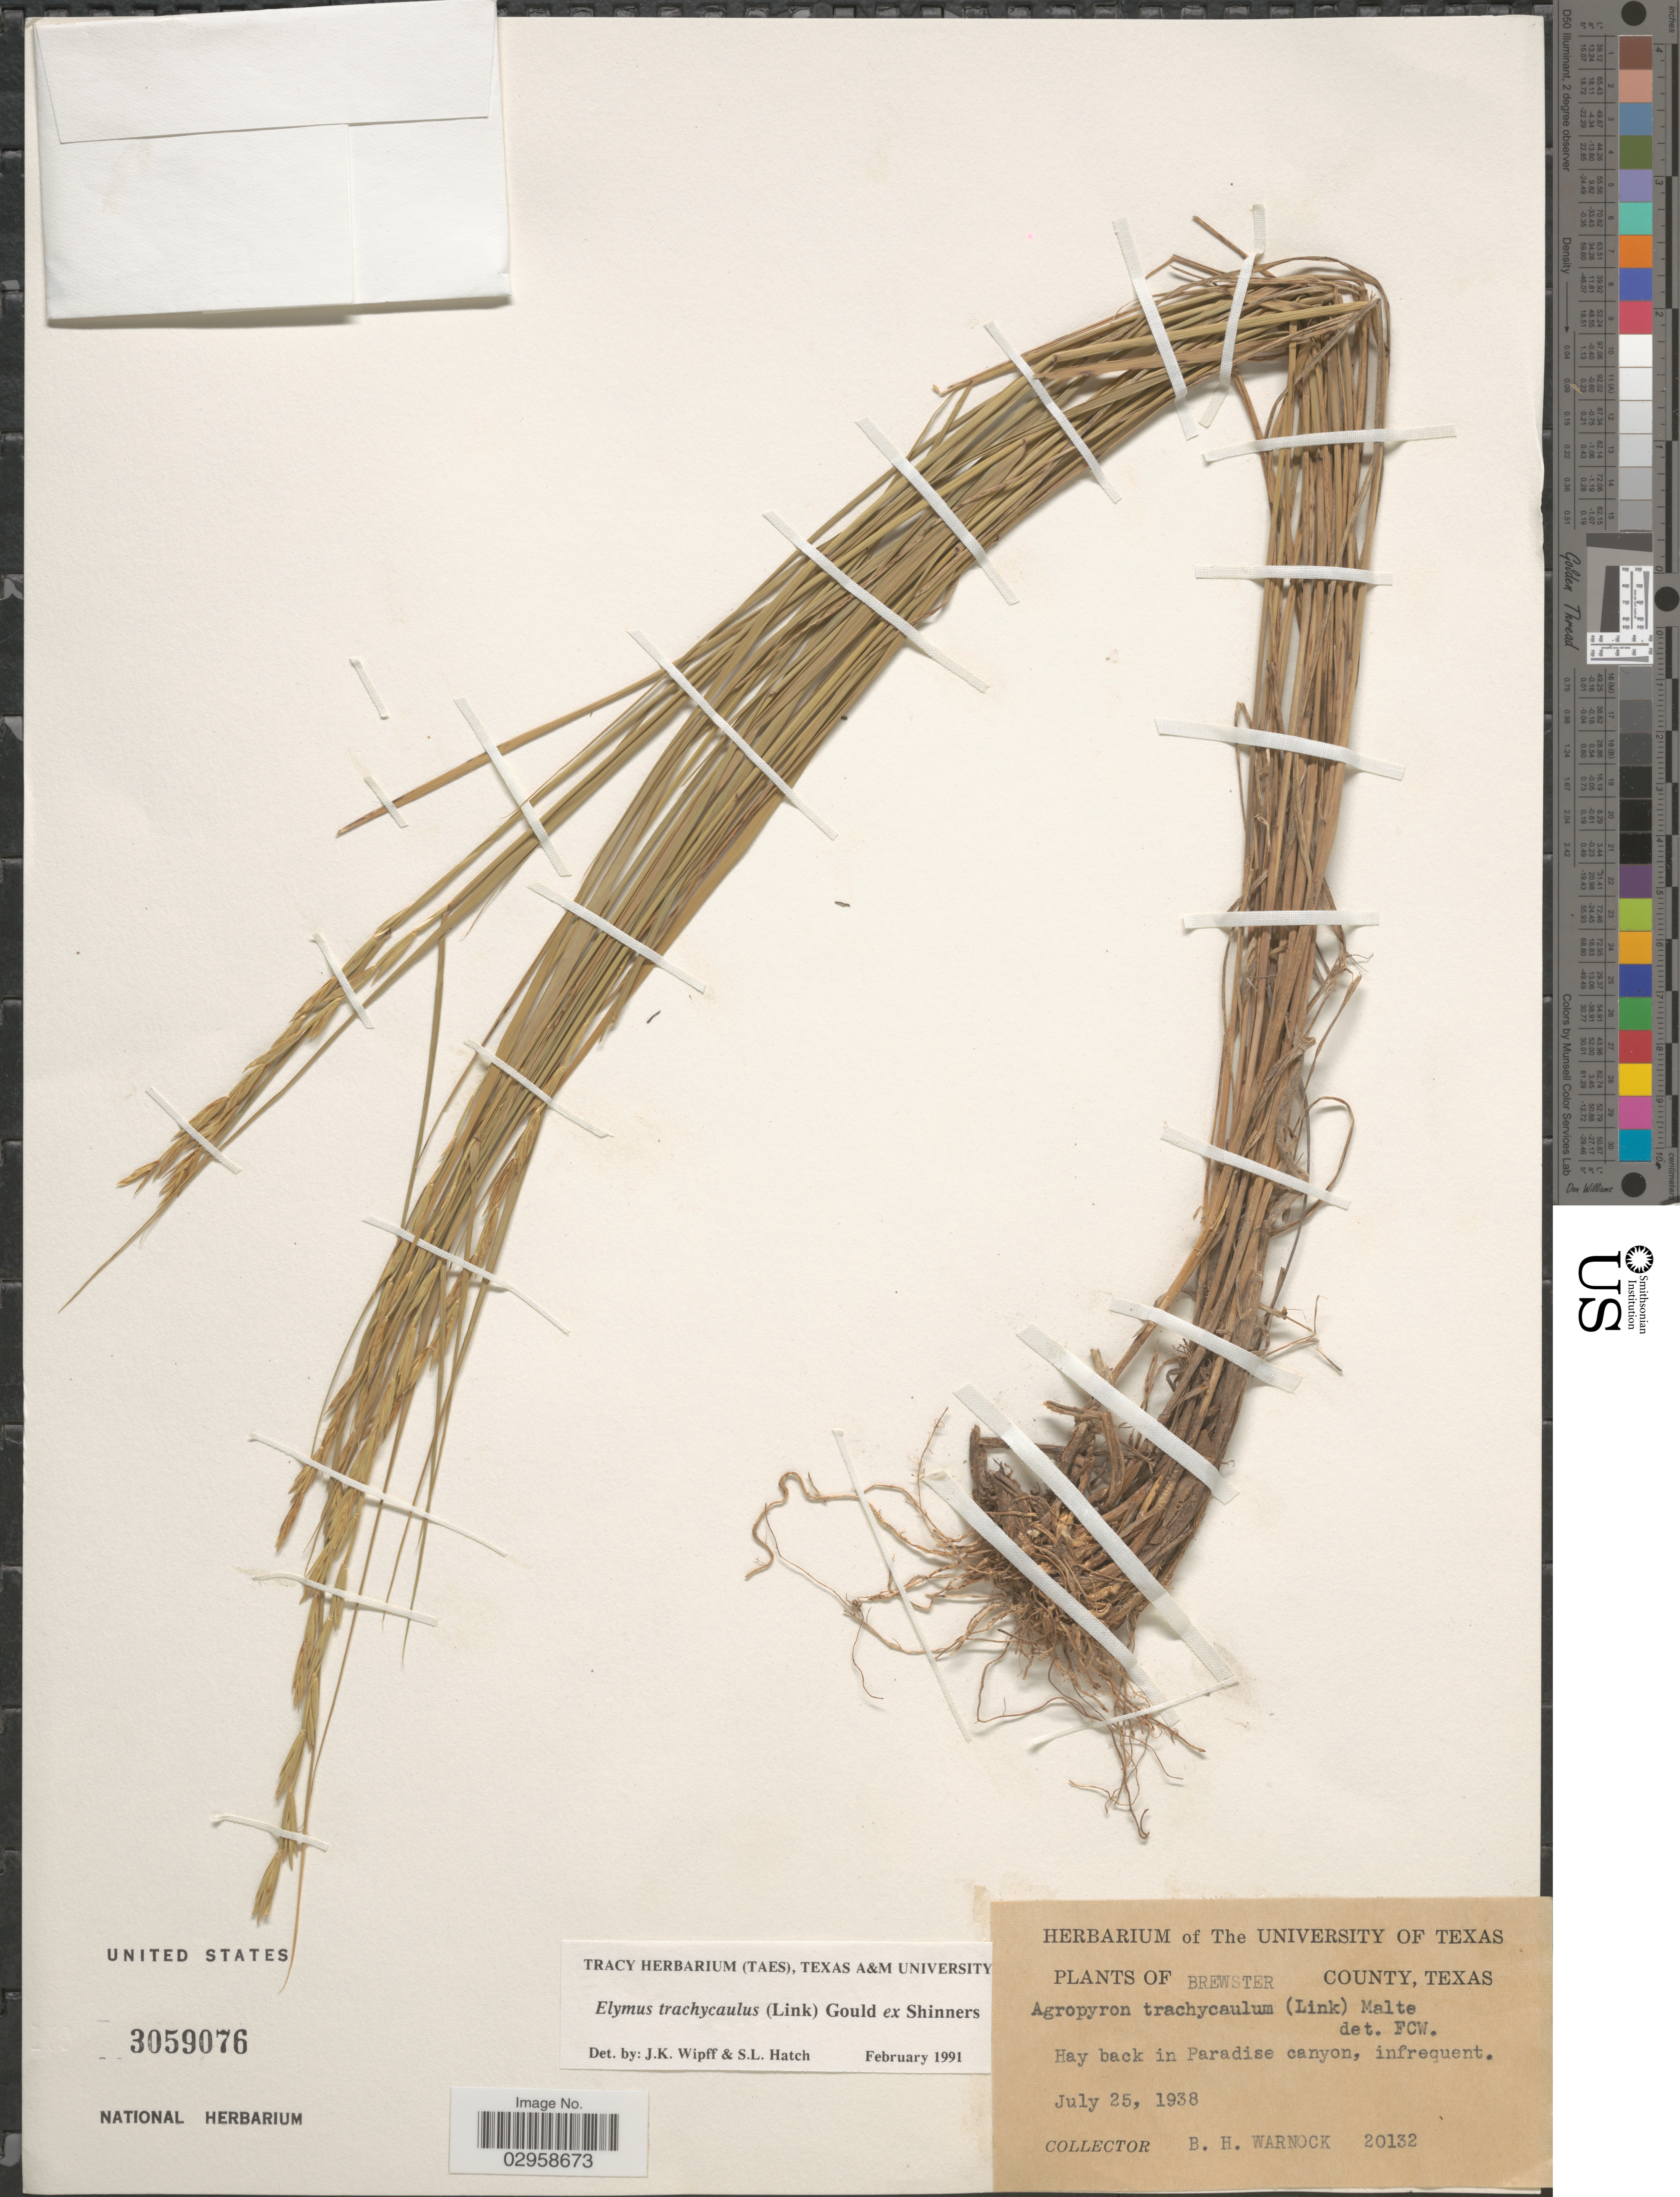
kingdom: Plantae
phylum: Tracheophyta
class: Liliopsida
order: Poales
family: Poaceae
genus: Elymus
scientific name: Elymus trachycaulus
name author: (Link) Gould ex Shinners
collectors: B. H. Warnock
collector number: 20132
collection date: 1938-07-25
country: United States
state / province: Texas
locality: Brewster County. Hay back in Paradise canyon.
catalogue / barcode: US 3059076